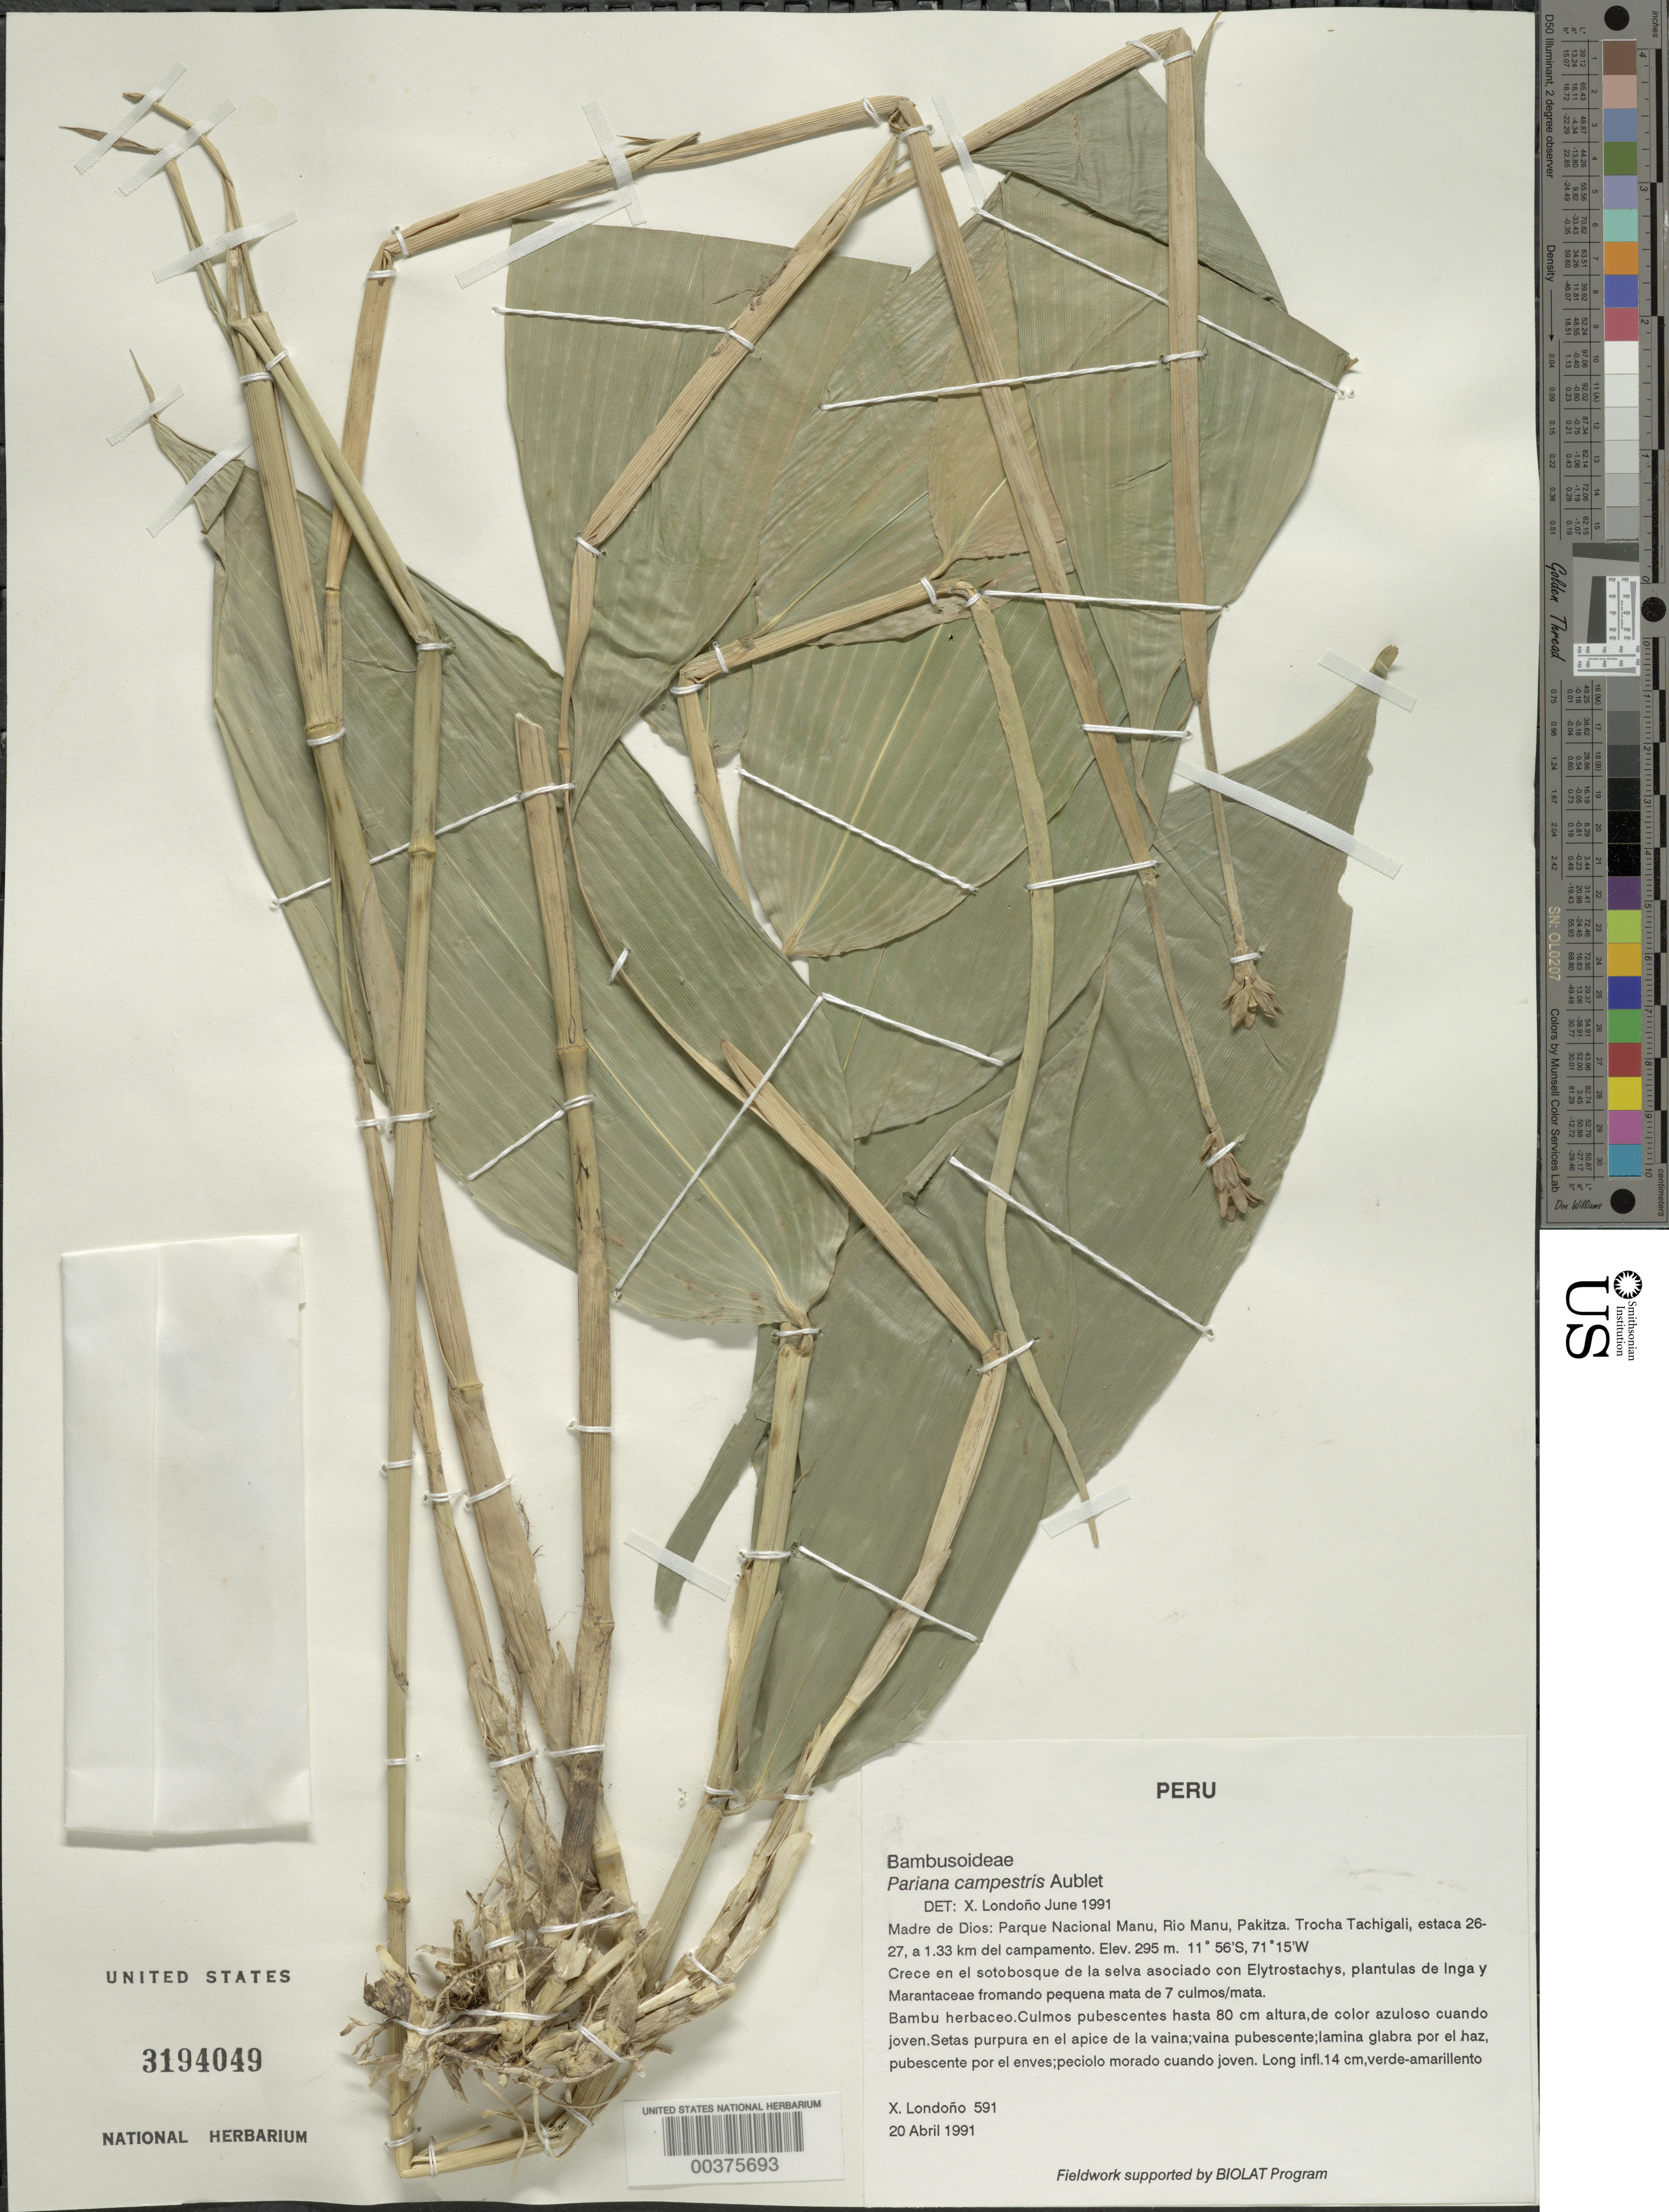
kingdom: Plantae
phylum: Tracheophyta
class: Liliopsida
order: Poales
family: Poaceae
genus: Pariana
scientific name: Pariana campestris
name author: Aubl.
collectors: X. Londoño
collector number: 591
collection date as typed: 20 Apr 1991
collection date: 1991-04-20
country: Peru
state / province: Madre de Dios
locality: Parque nacional manu, rio manu, pakitza; trocha tachigali, estaca 26-27, a 1.33 km del campamento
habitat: En el sotobosque de la selva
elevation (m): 295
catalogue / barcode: US 3194049